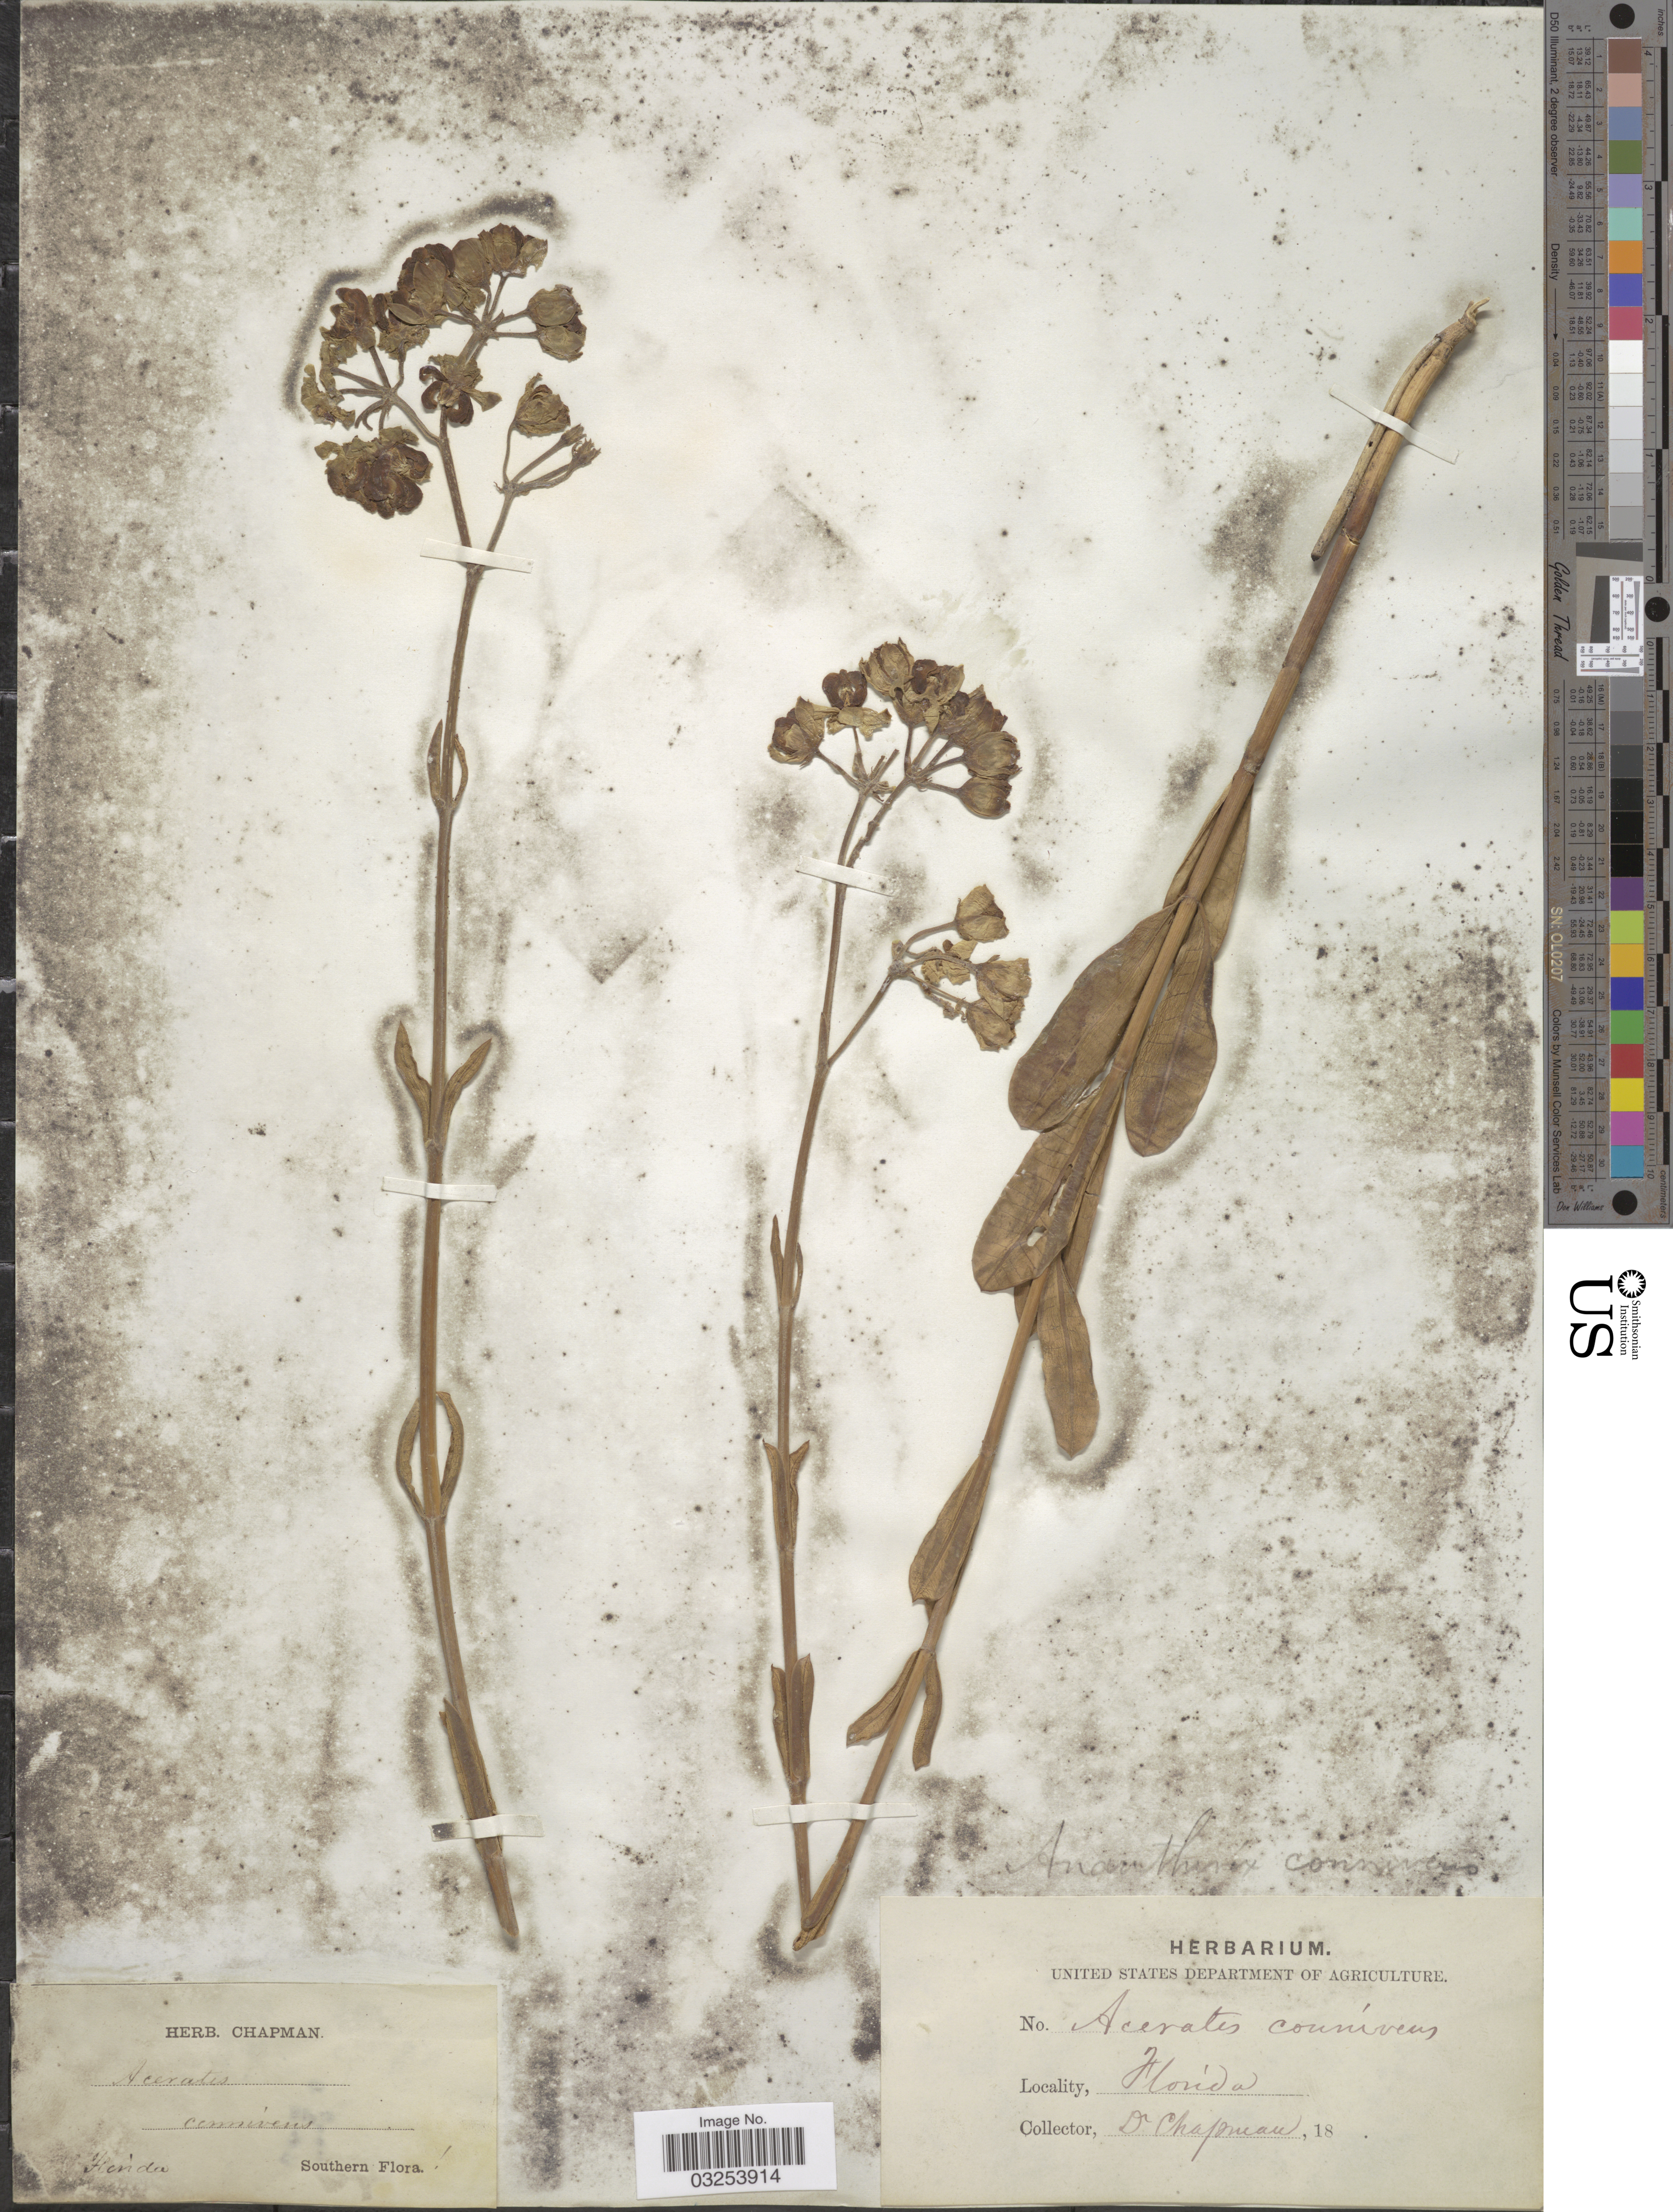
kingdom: Plantae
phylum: Tracheophyta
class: Magnoliopsida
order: Gentianales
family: Apocynaceae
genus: Asclepias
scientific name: Asclepias connivens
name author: Baldwin ex Elliot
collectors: Chapman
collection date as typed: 18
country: United States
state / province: Florida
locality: Southern.